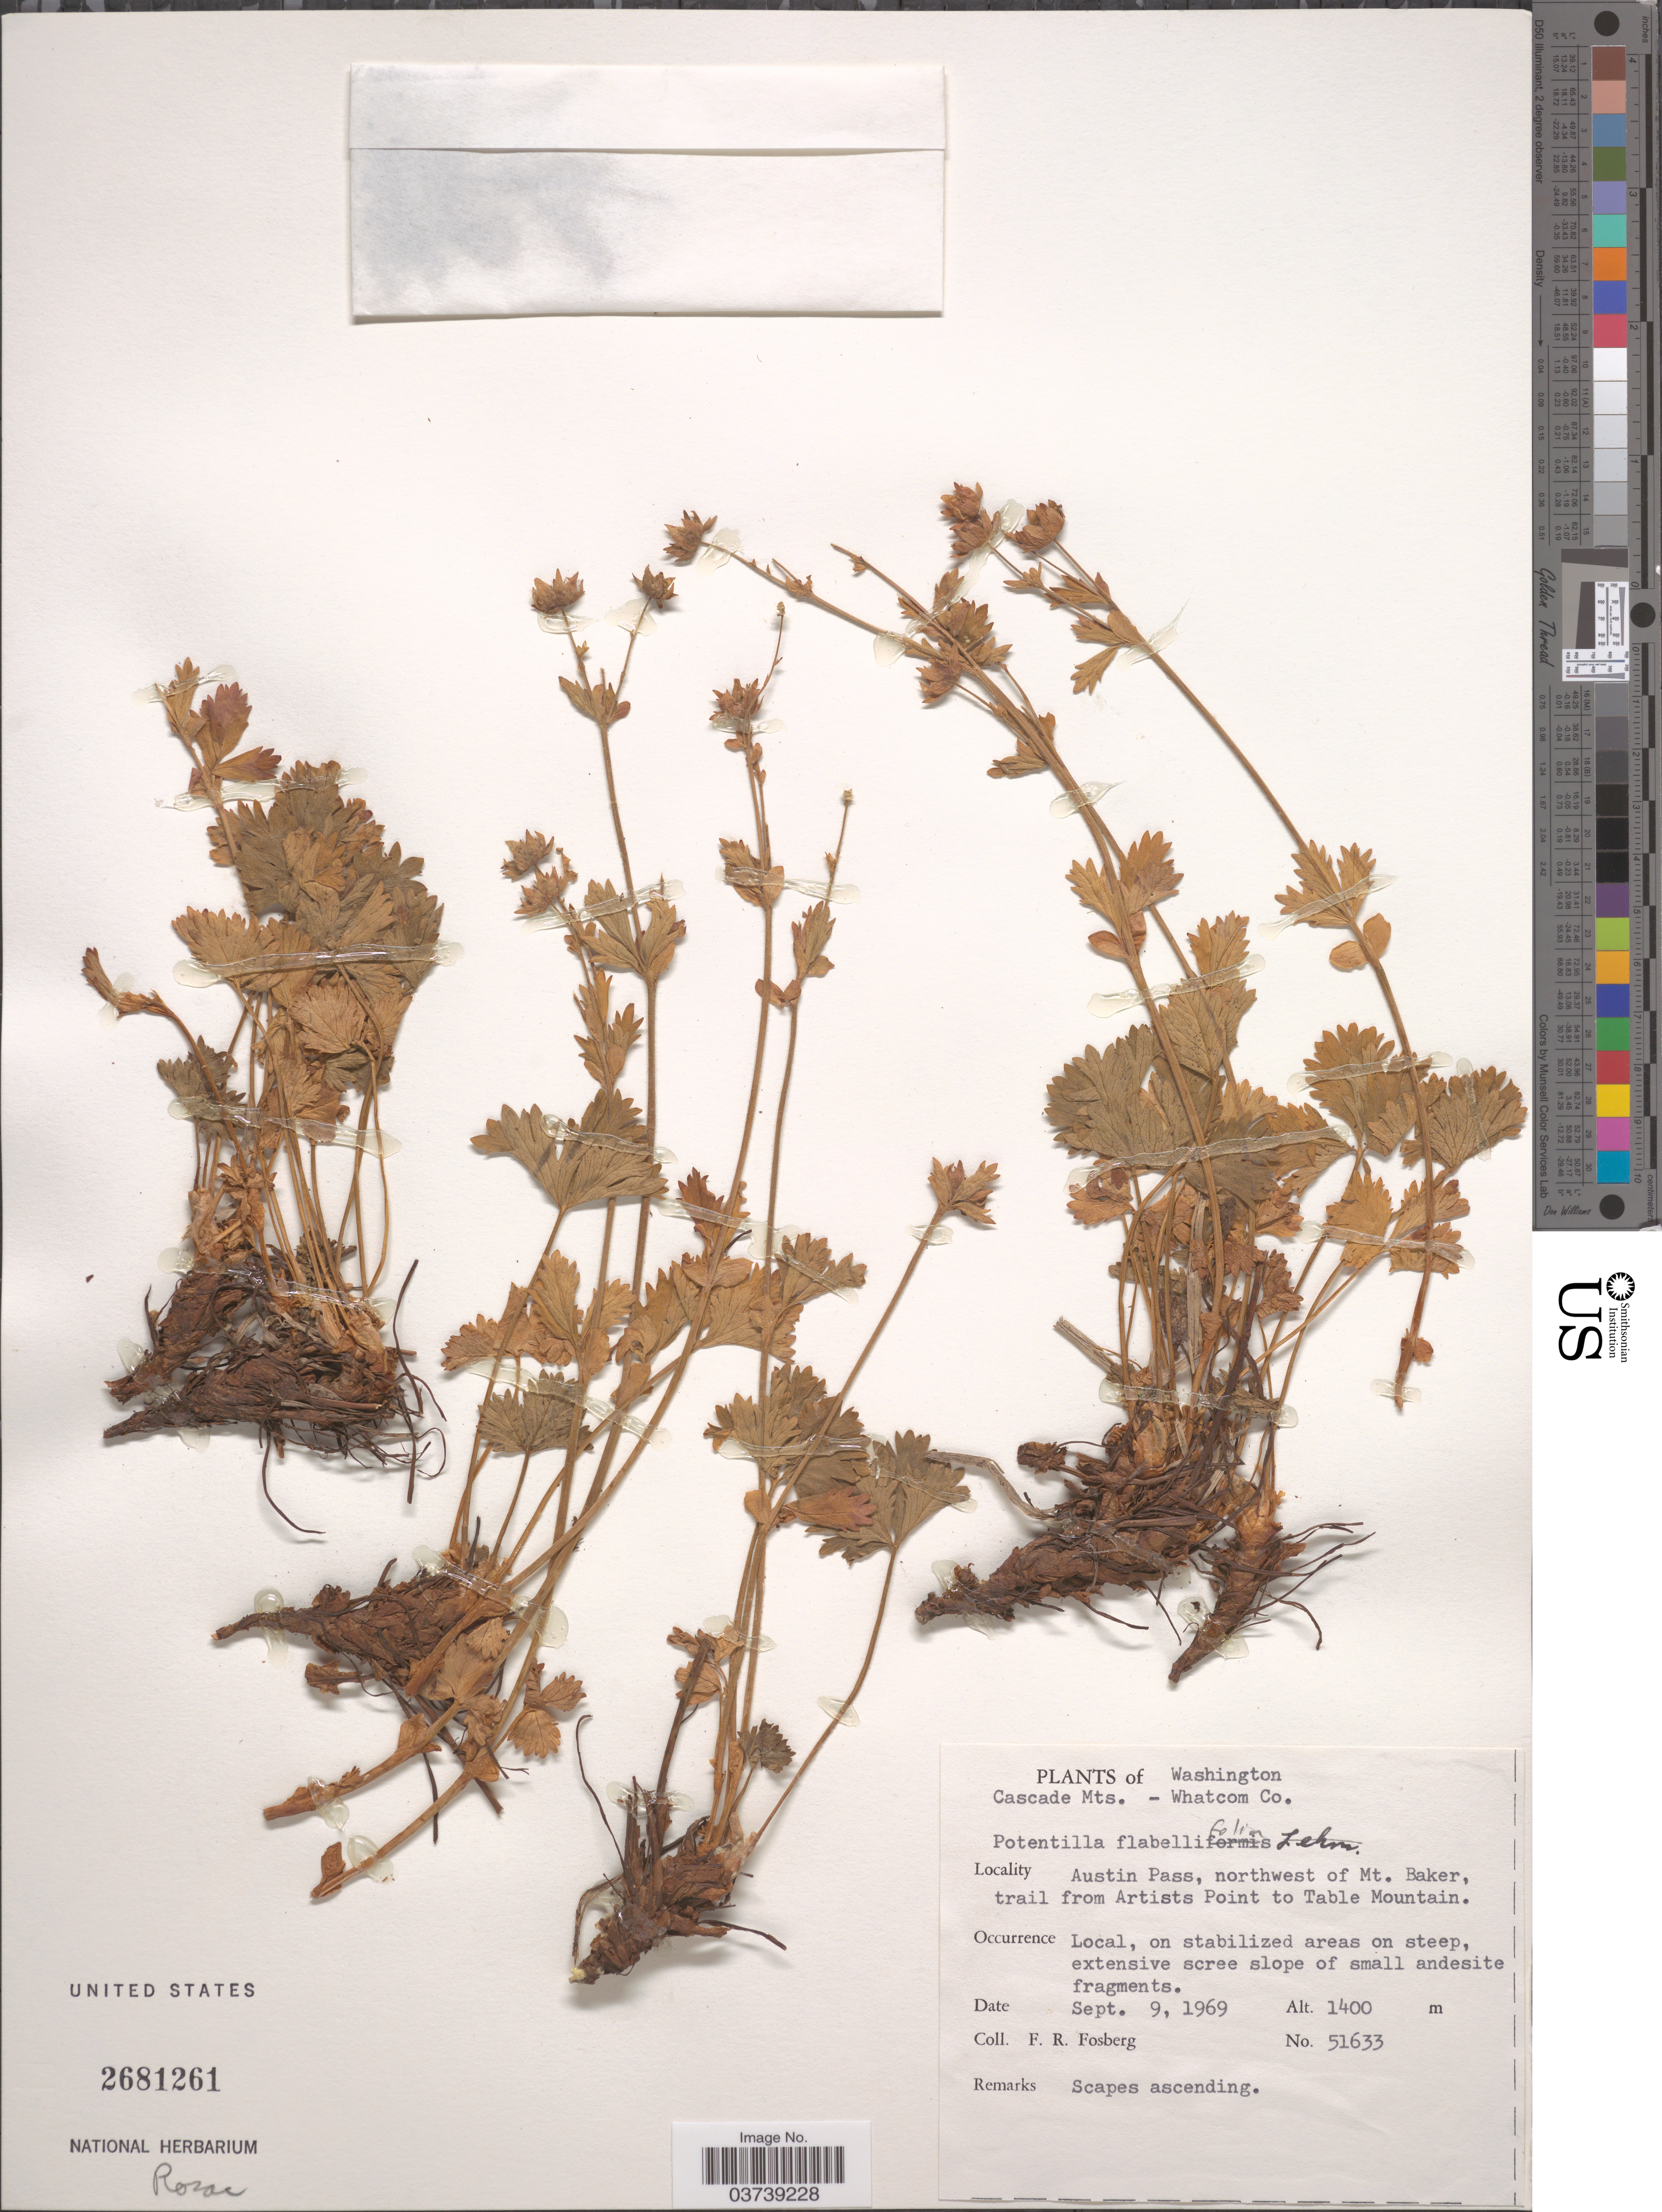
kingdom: Plantae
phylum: Tracheophyta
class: Magnoliopsida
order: Rosales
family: Rosaceae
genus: Potentilla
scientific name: Potentilla flabellifolia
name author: Hook. ex Torr. & A. Gray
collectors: F. R. Fosberg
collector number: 51633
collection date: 1969-09-09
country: United States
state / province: Washington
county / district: Whatcom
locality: Cascade Mts. - Whatcom Co. Austin Pass, northwest of Mt. Baker, trail from Artists Point to Table Mountain.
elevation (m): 1400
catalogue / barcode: US 2681261